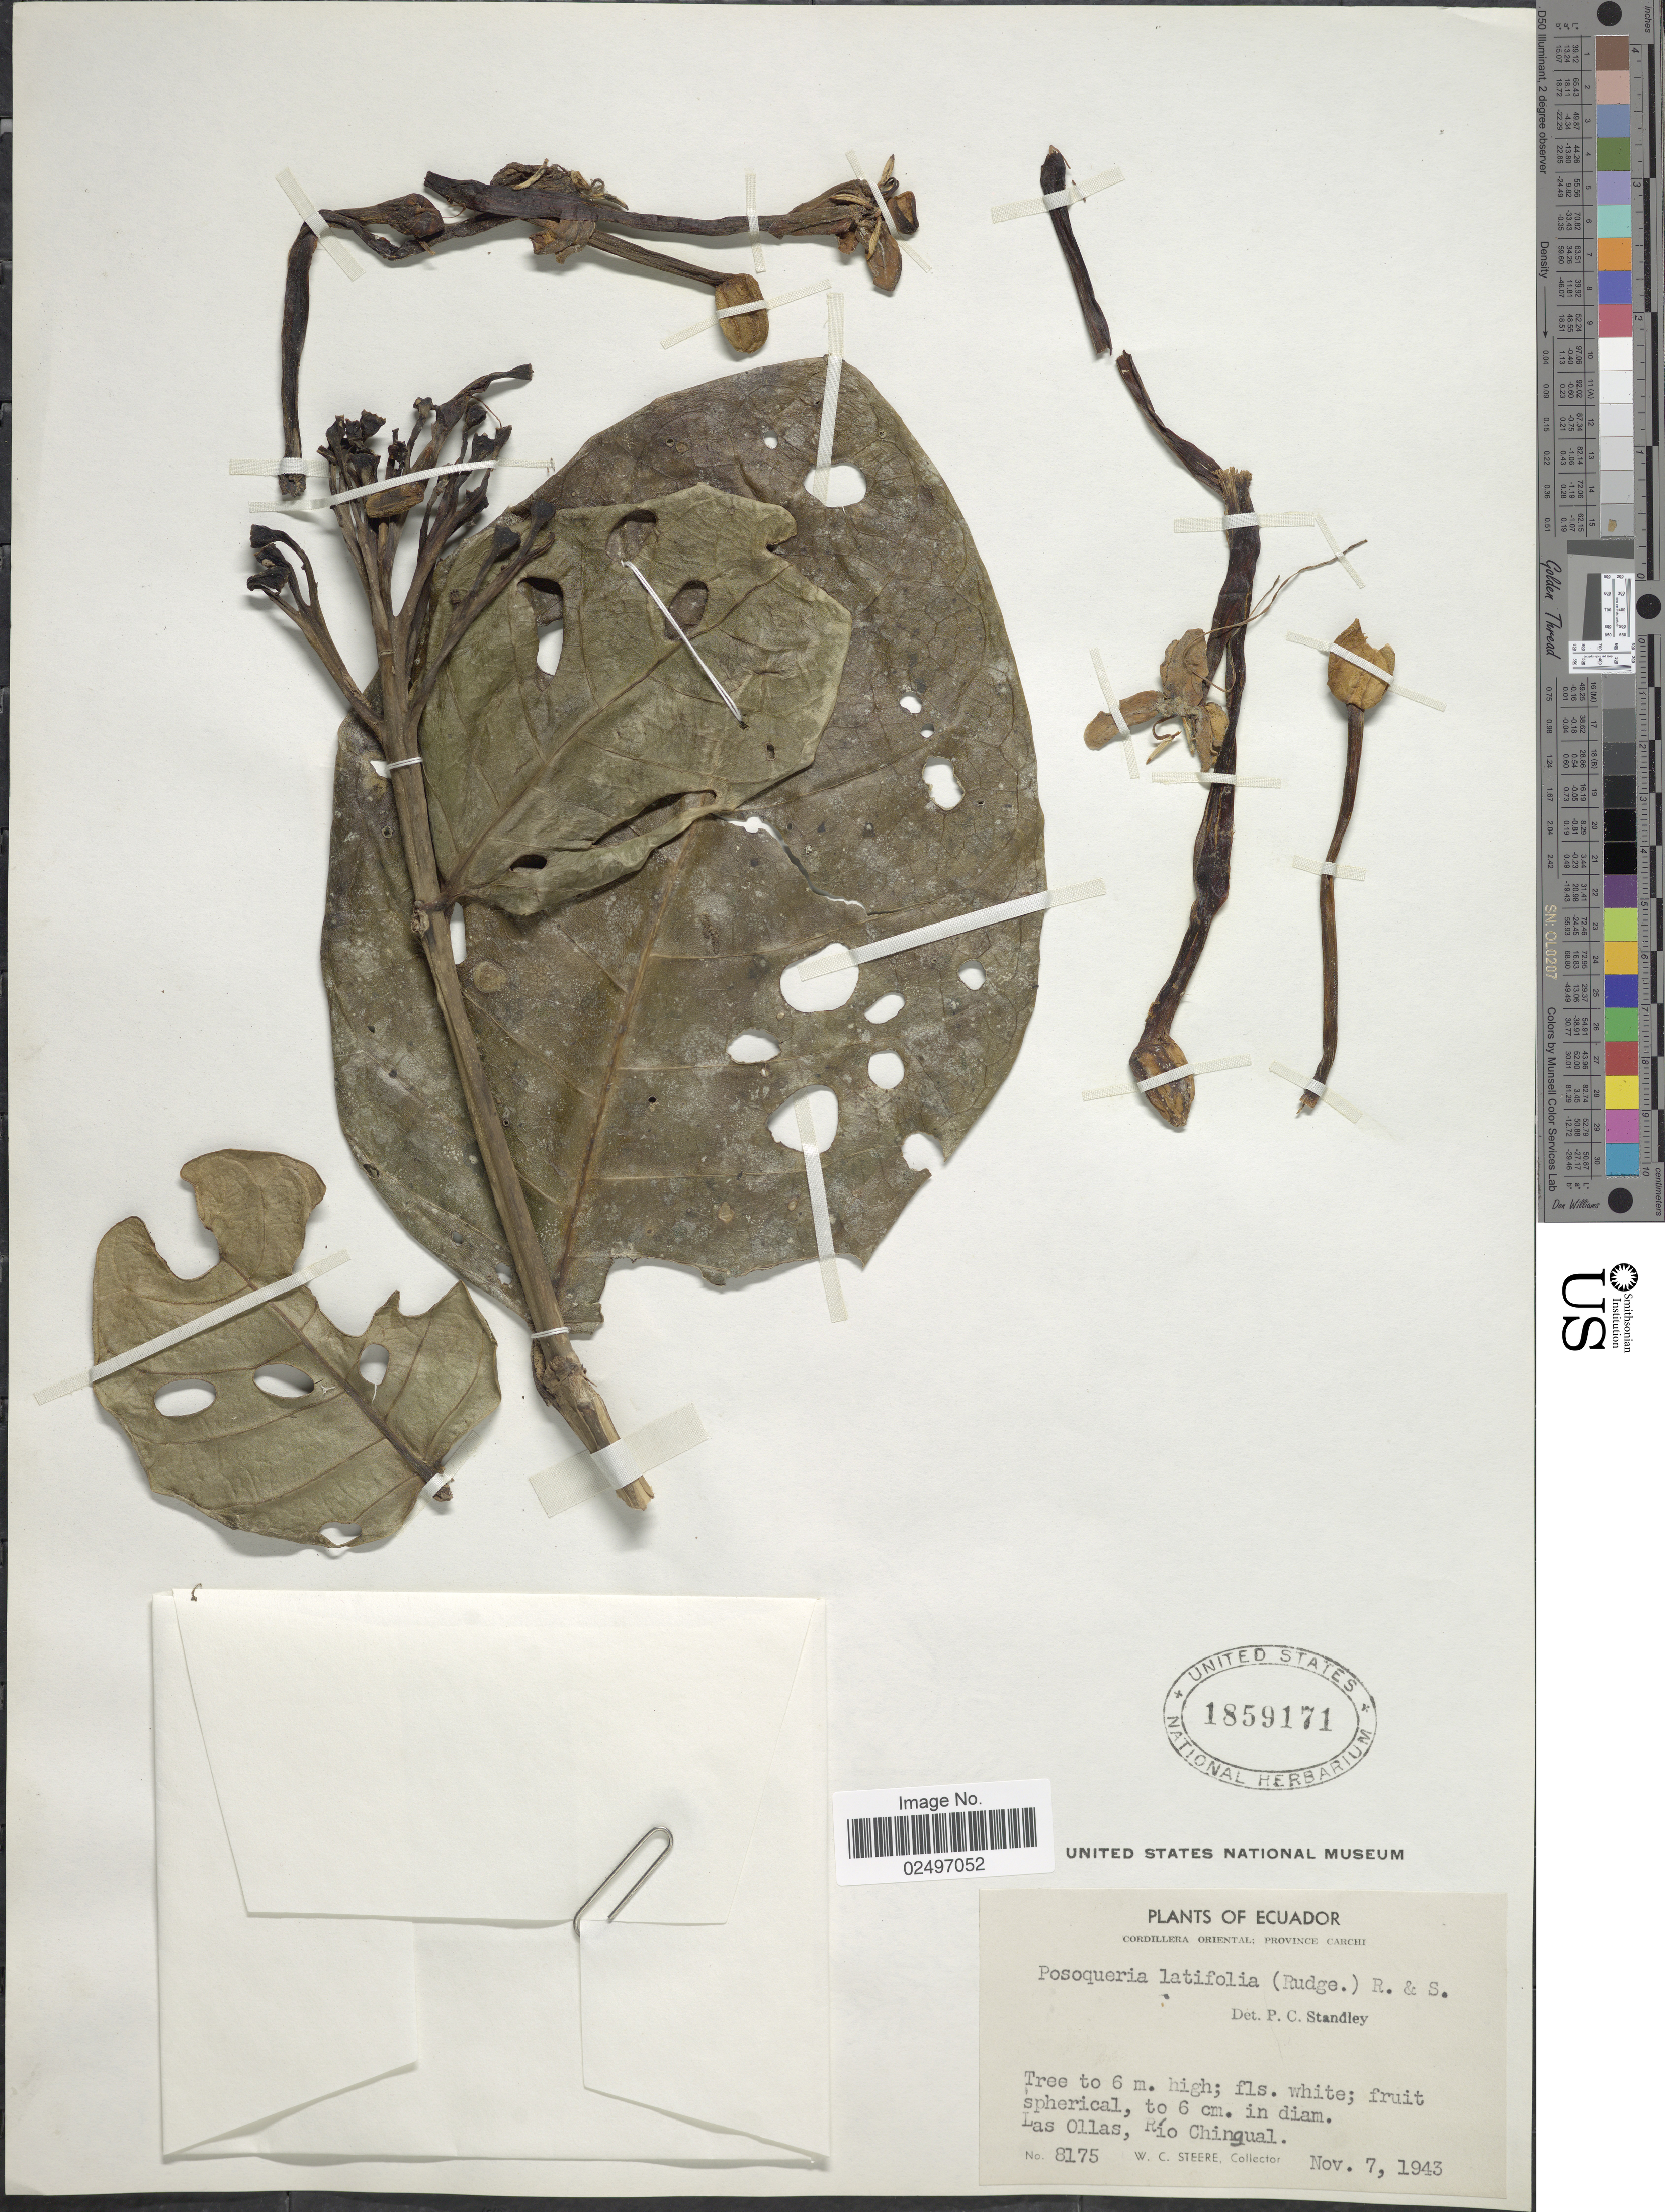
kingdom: Plantae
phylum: Tracheophyta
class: Magnoliopsida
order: Gentianales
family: Rubiaceae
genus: Posoqueria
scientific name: Posoqueria latifolia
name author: (Rudge) Roem. & Schult.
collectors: W. C. Steere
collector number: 8175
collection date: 1943-11-07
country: Ecuador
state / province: Carchi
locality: Cordillera Oriental: Las Ollas, Río Chingual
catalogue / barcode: US 1859171